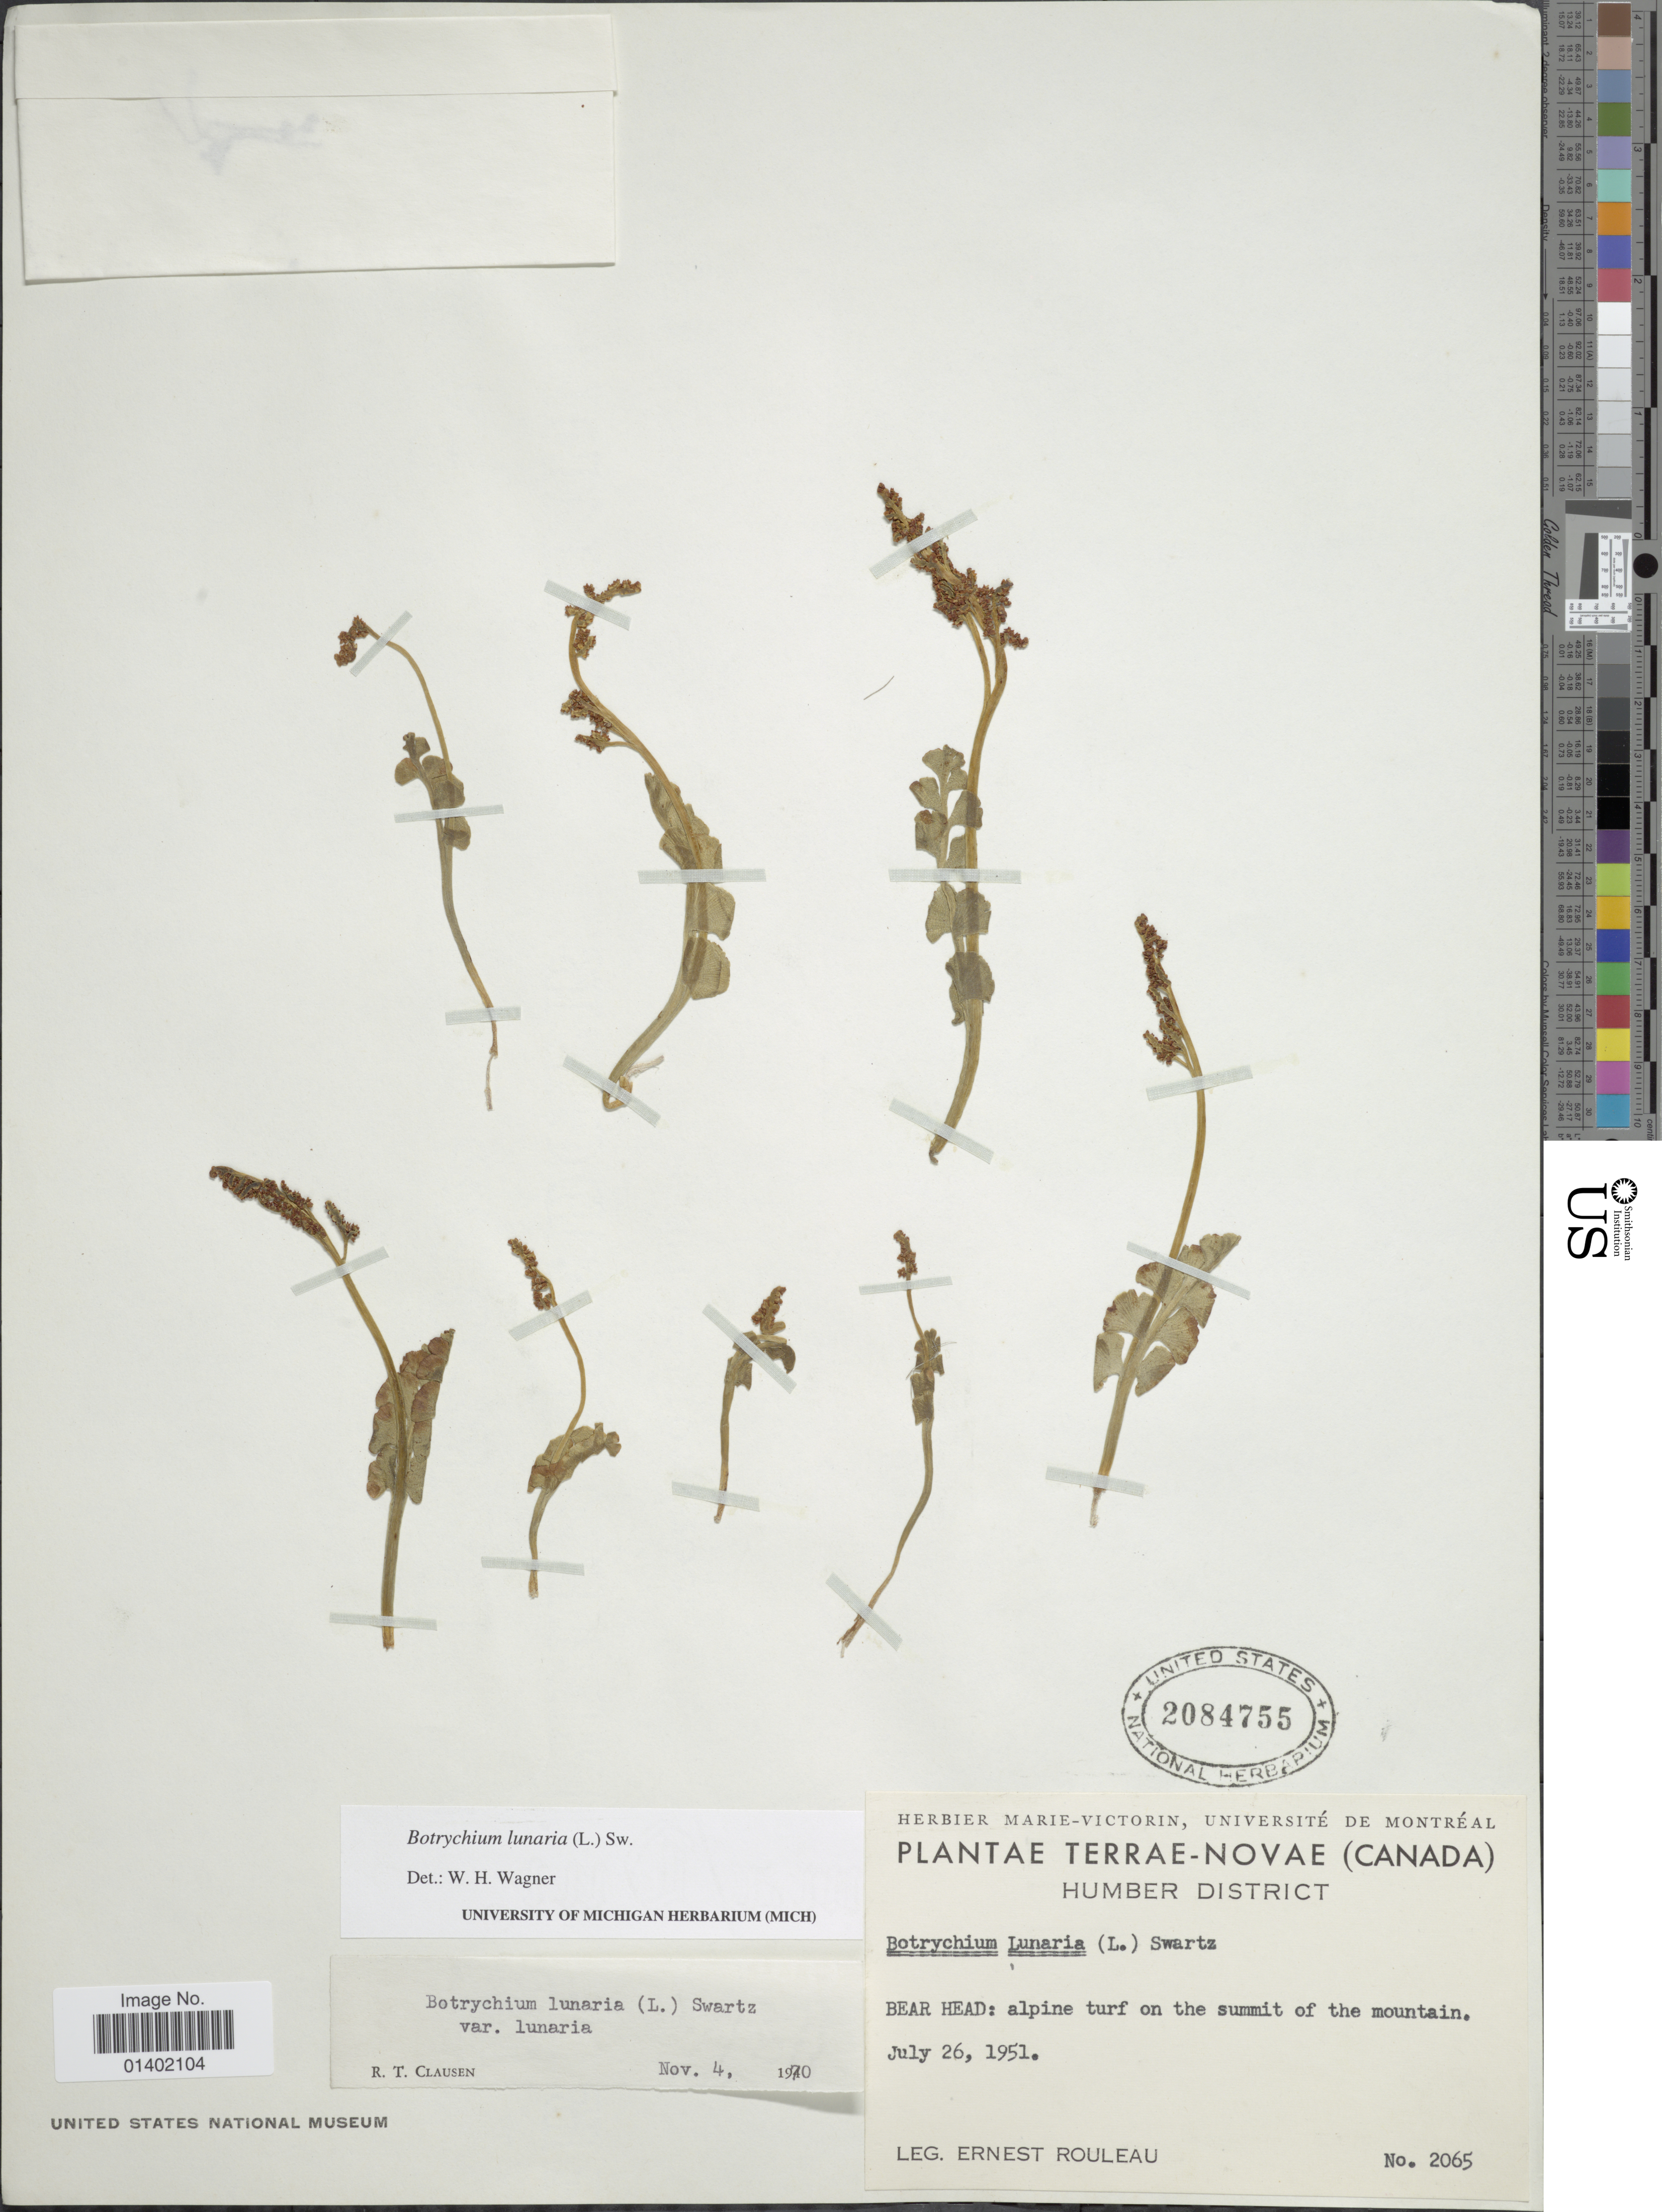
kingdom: Plantae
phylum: Tracheophyta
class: Polypodiopsida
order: Ophioglossales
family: Ophioglossaceae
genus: Botrychium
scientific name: Botrychium lunaria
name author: (L.) Sw.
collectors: R. T. Clausen & J. Rouleau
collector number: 2065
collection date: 1951-07-26/1970-11-04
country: Canada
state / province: Newfoundland and Labrador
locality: Plantae Terrae- Novae, Humber District, Bear Head, alphine turn on the summit of the mountain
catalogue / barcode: US 2084755